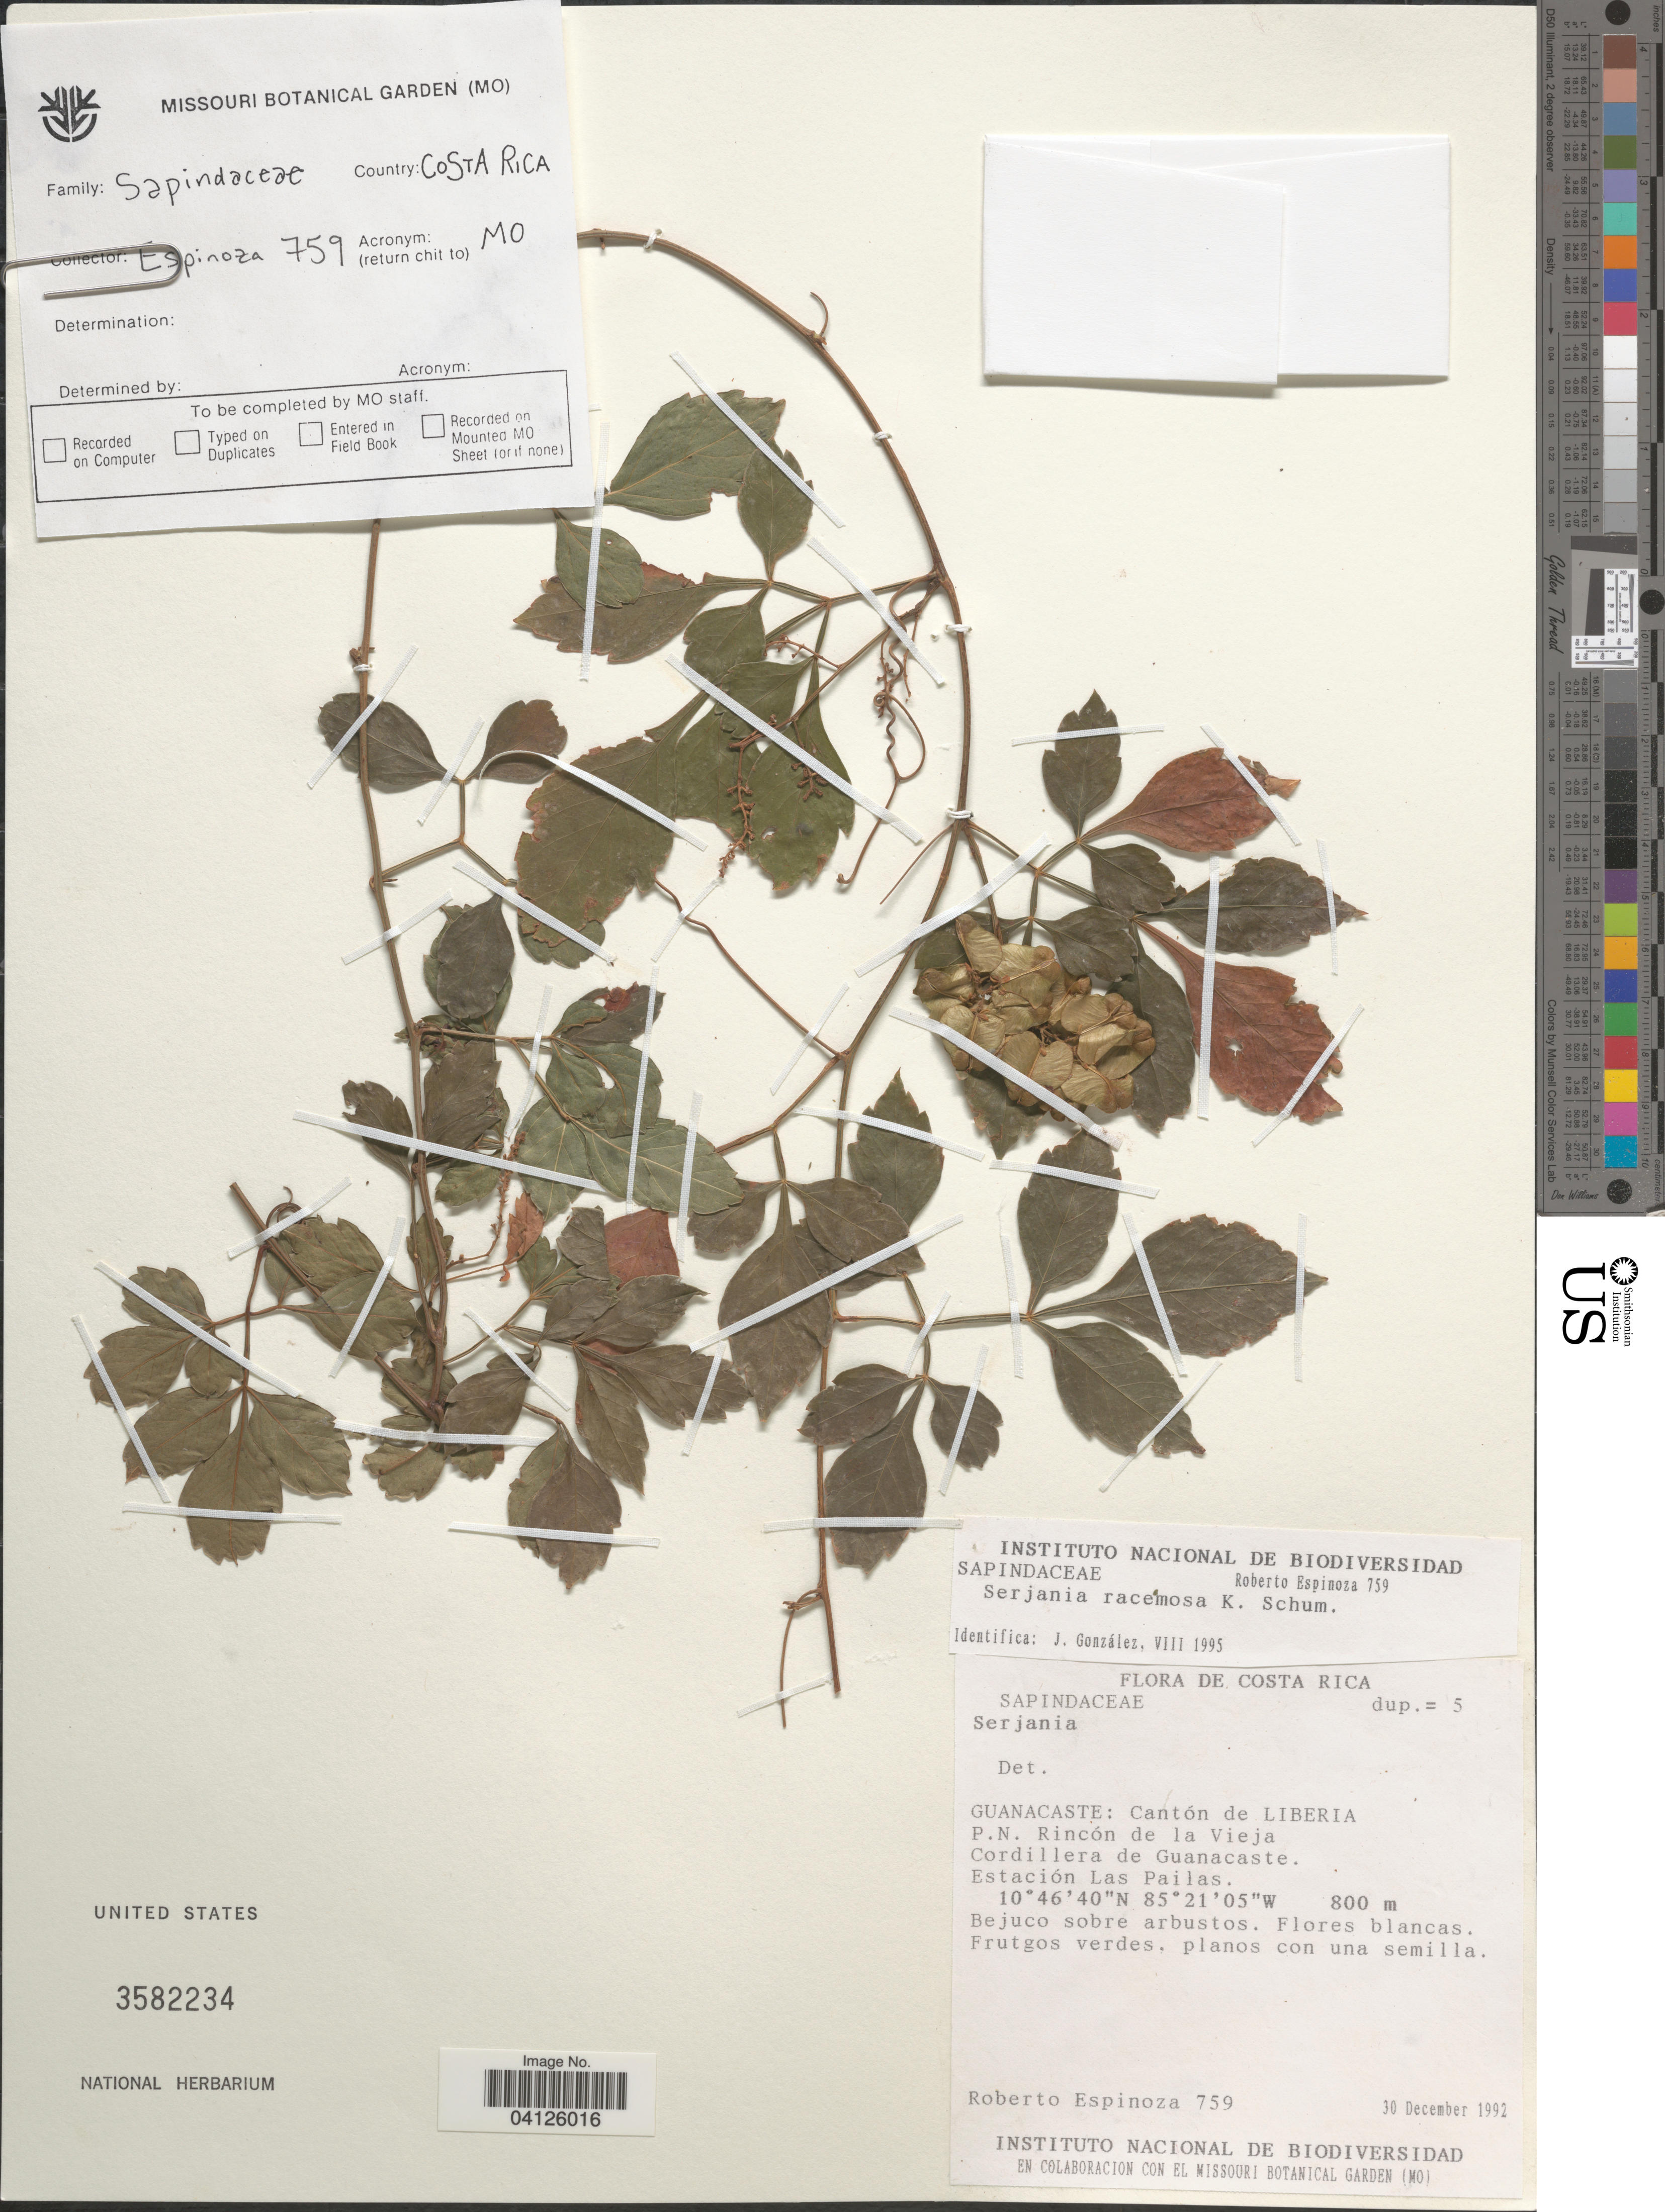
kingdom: Plantae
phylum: Tracheophyta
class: Magnoliopsida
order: Sapindales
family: Sapindaceae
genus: Serjania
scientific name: Serjania racemosa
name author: Schumach.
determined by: Acevedo-Rodriguez, P., (US), Smithsonian Institution - National Museum of Natural History (UNITED STATES)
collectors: R. Espinoza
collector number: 759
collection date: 1992-12-30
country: Costa Rica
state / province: Guanacaste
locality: Cantón de Liberia. P.N> Rincón de la Vieja. Cordillera de Guanacaste. Estación Las Pailas.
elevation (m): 800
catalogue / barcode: US 3582234